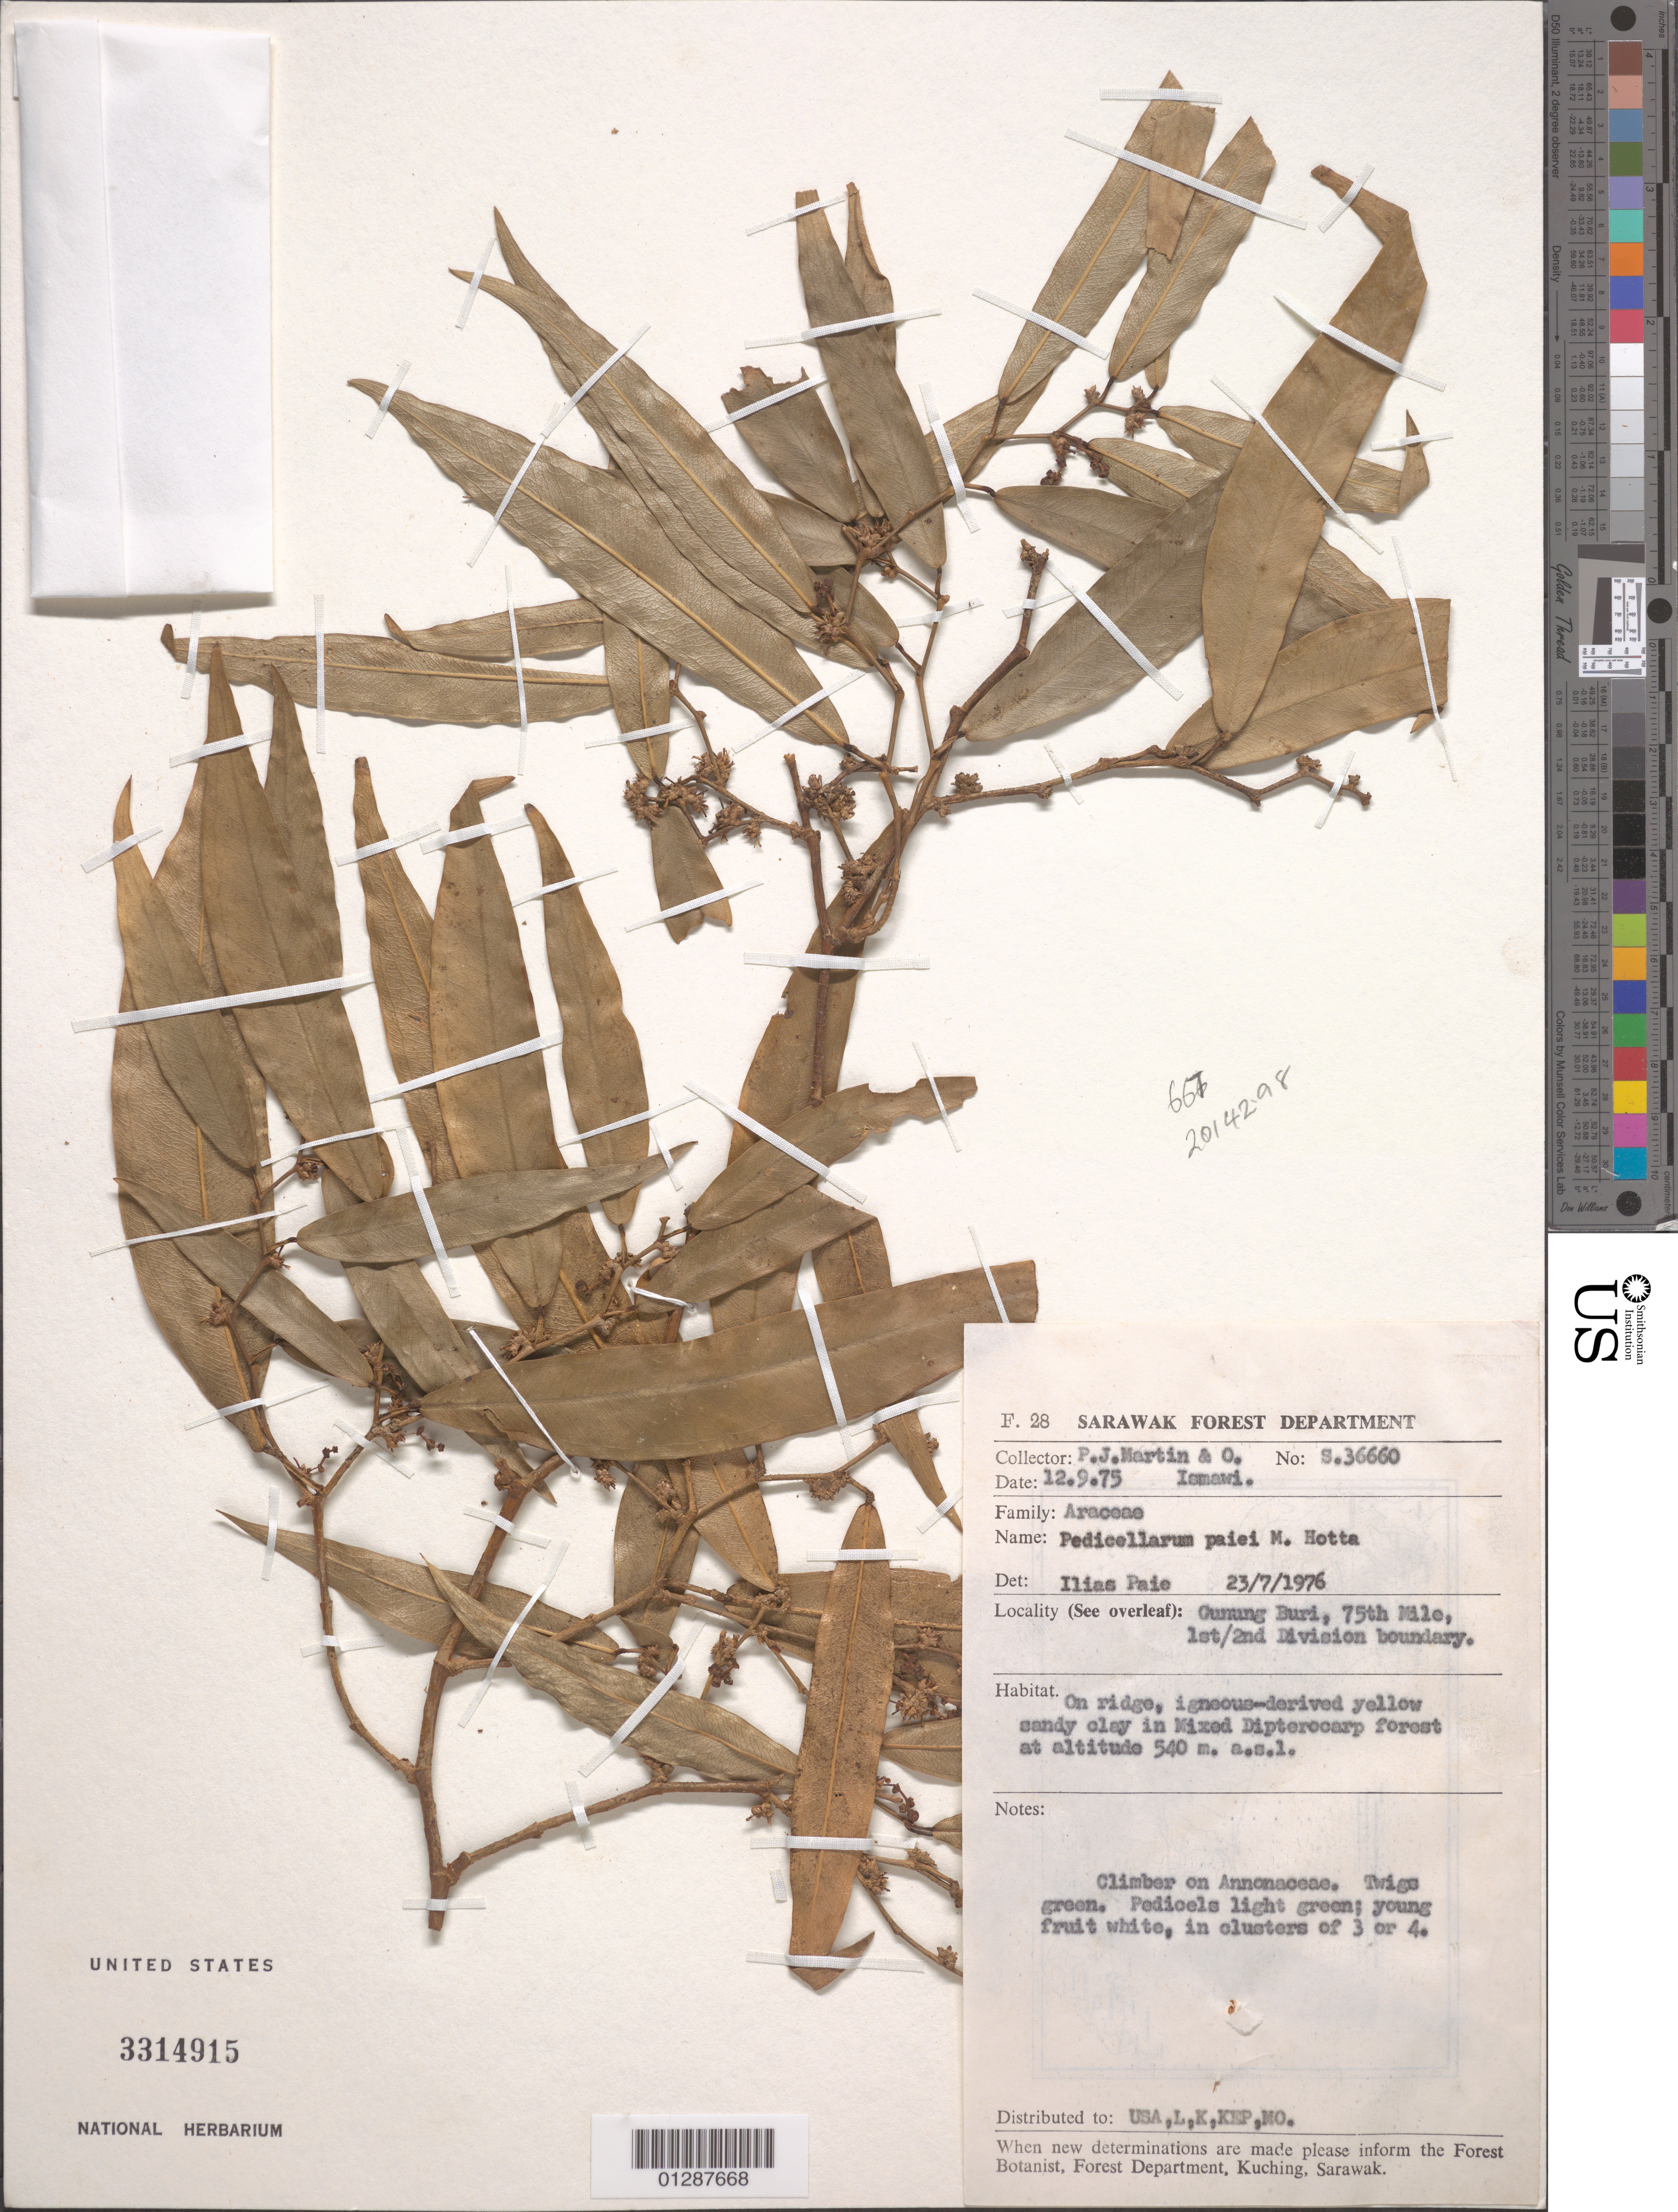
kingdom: Plantae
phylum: Tracheophyta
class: Liliopsida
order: Alismatales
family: Araceae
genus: Pothos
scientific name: Pothos paiei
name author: (Hotta) S.Y. Wong ex A. Hay & P.C. Boyce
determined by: Ma, Zheng Xu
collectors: P. Martin & O. Ismawi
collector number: S 36660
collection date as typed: Transcribed d/m/y: 12/9/75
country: Malaysia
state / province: Sarawak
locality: Gunung Buri, 75th Mile, 1st/2nd Division boundary.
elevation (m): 540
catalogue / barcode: US 3314915